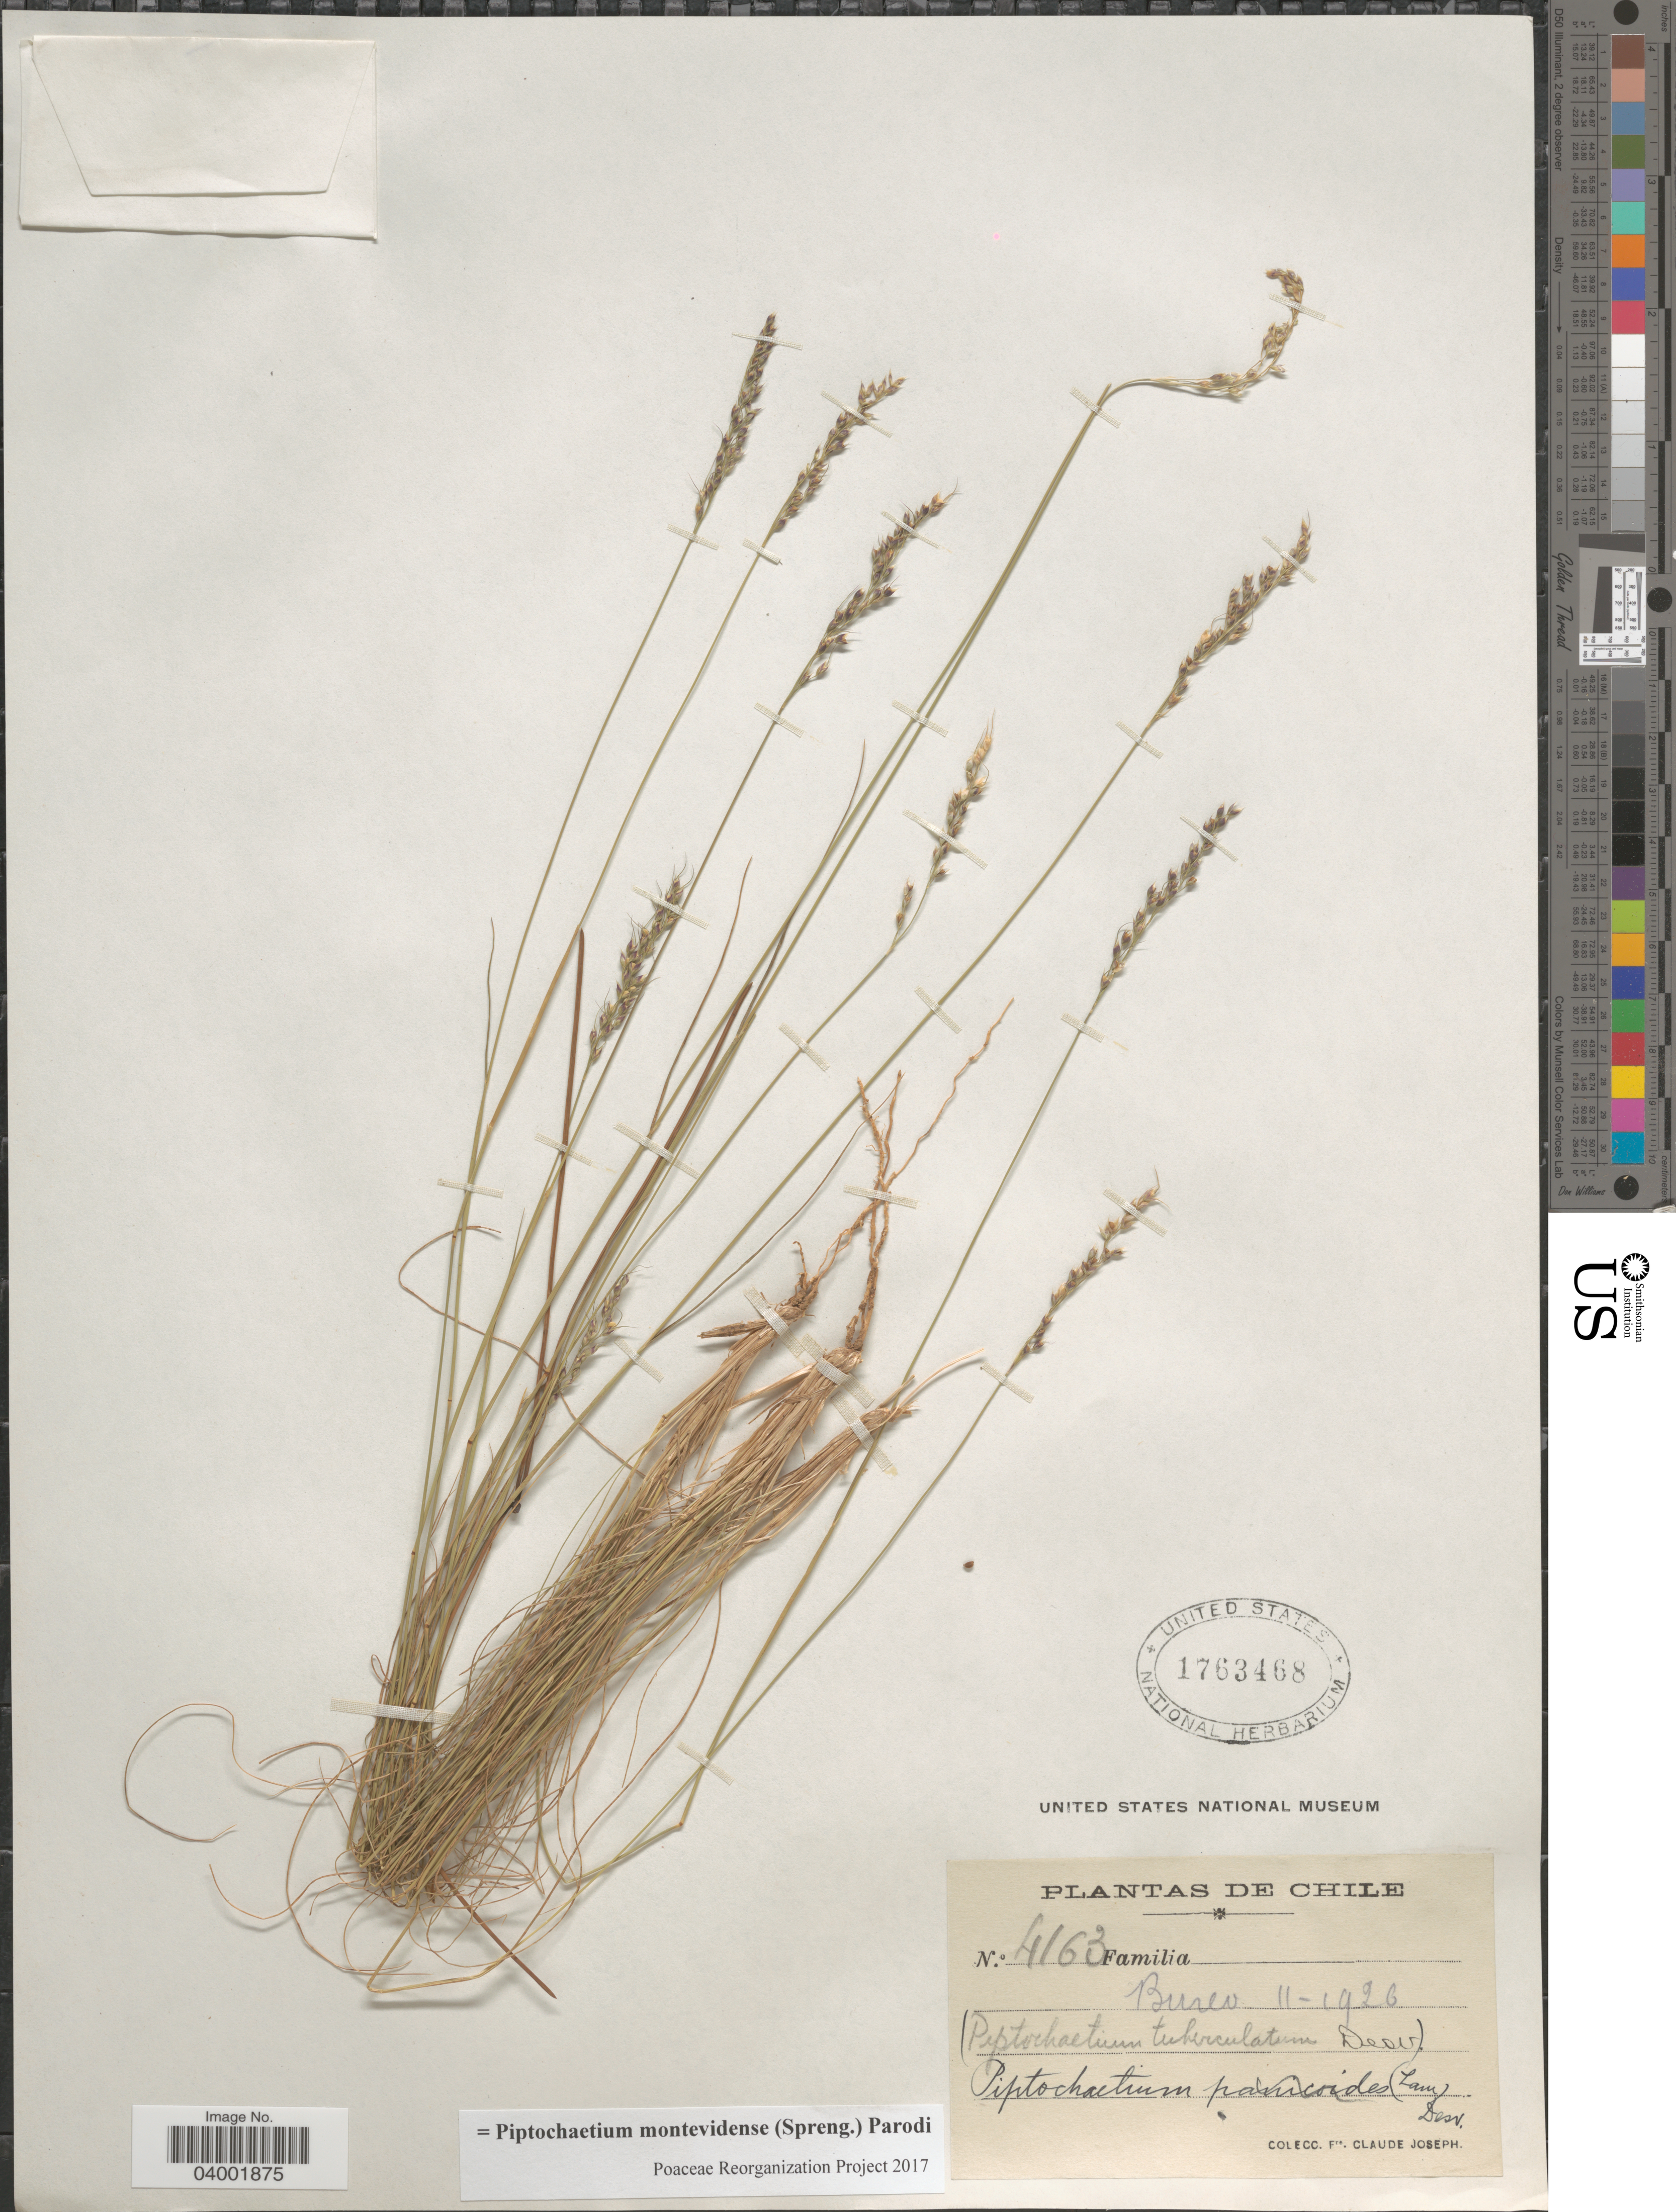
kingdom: Plantae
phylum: Tracheophyta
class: Liliopsida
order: Poales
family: Poaceae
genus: Piptochaetium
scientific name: Piptochaetium montevidense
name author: (Spreng.) Parodi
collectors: Bro. Claude-Joseph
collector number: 4163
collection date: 1926-11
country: Chile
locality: Bureo.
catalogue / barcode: US 1763468